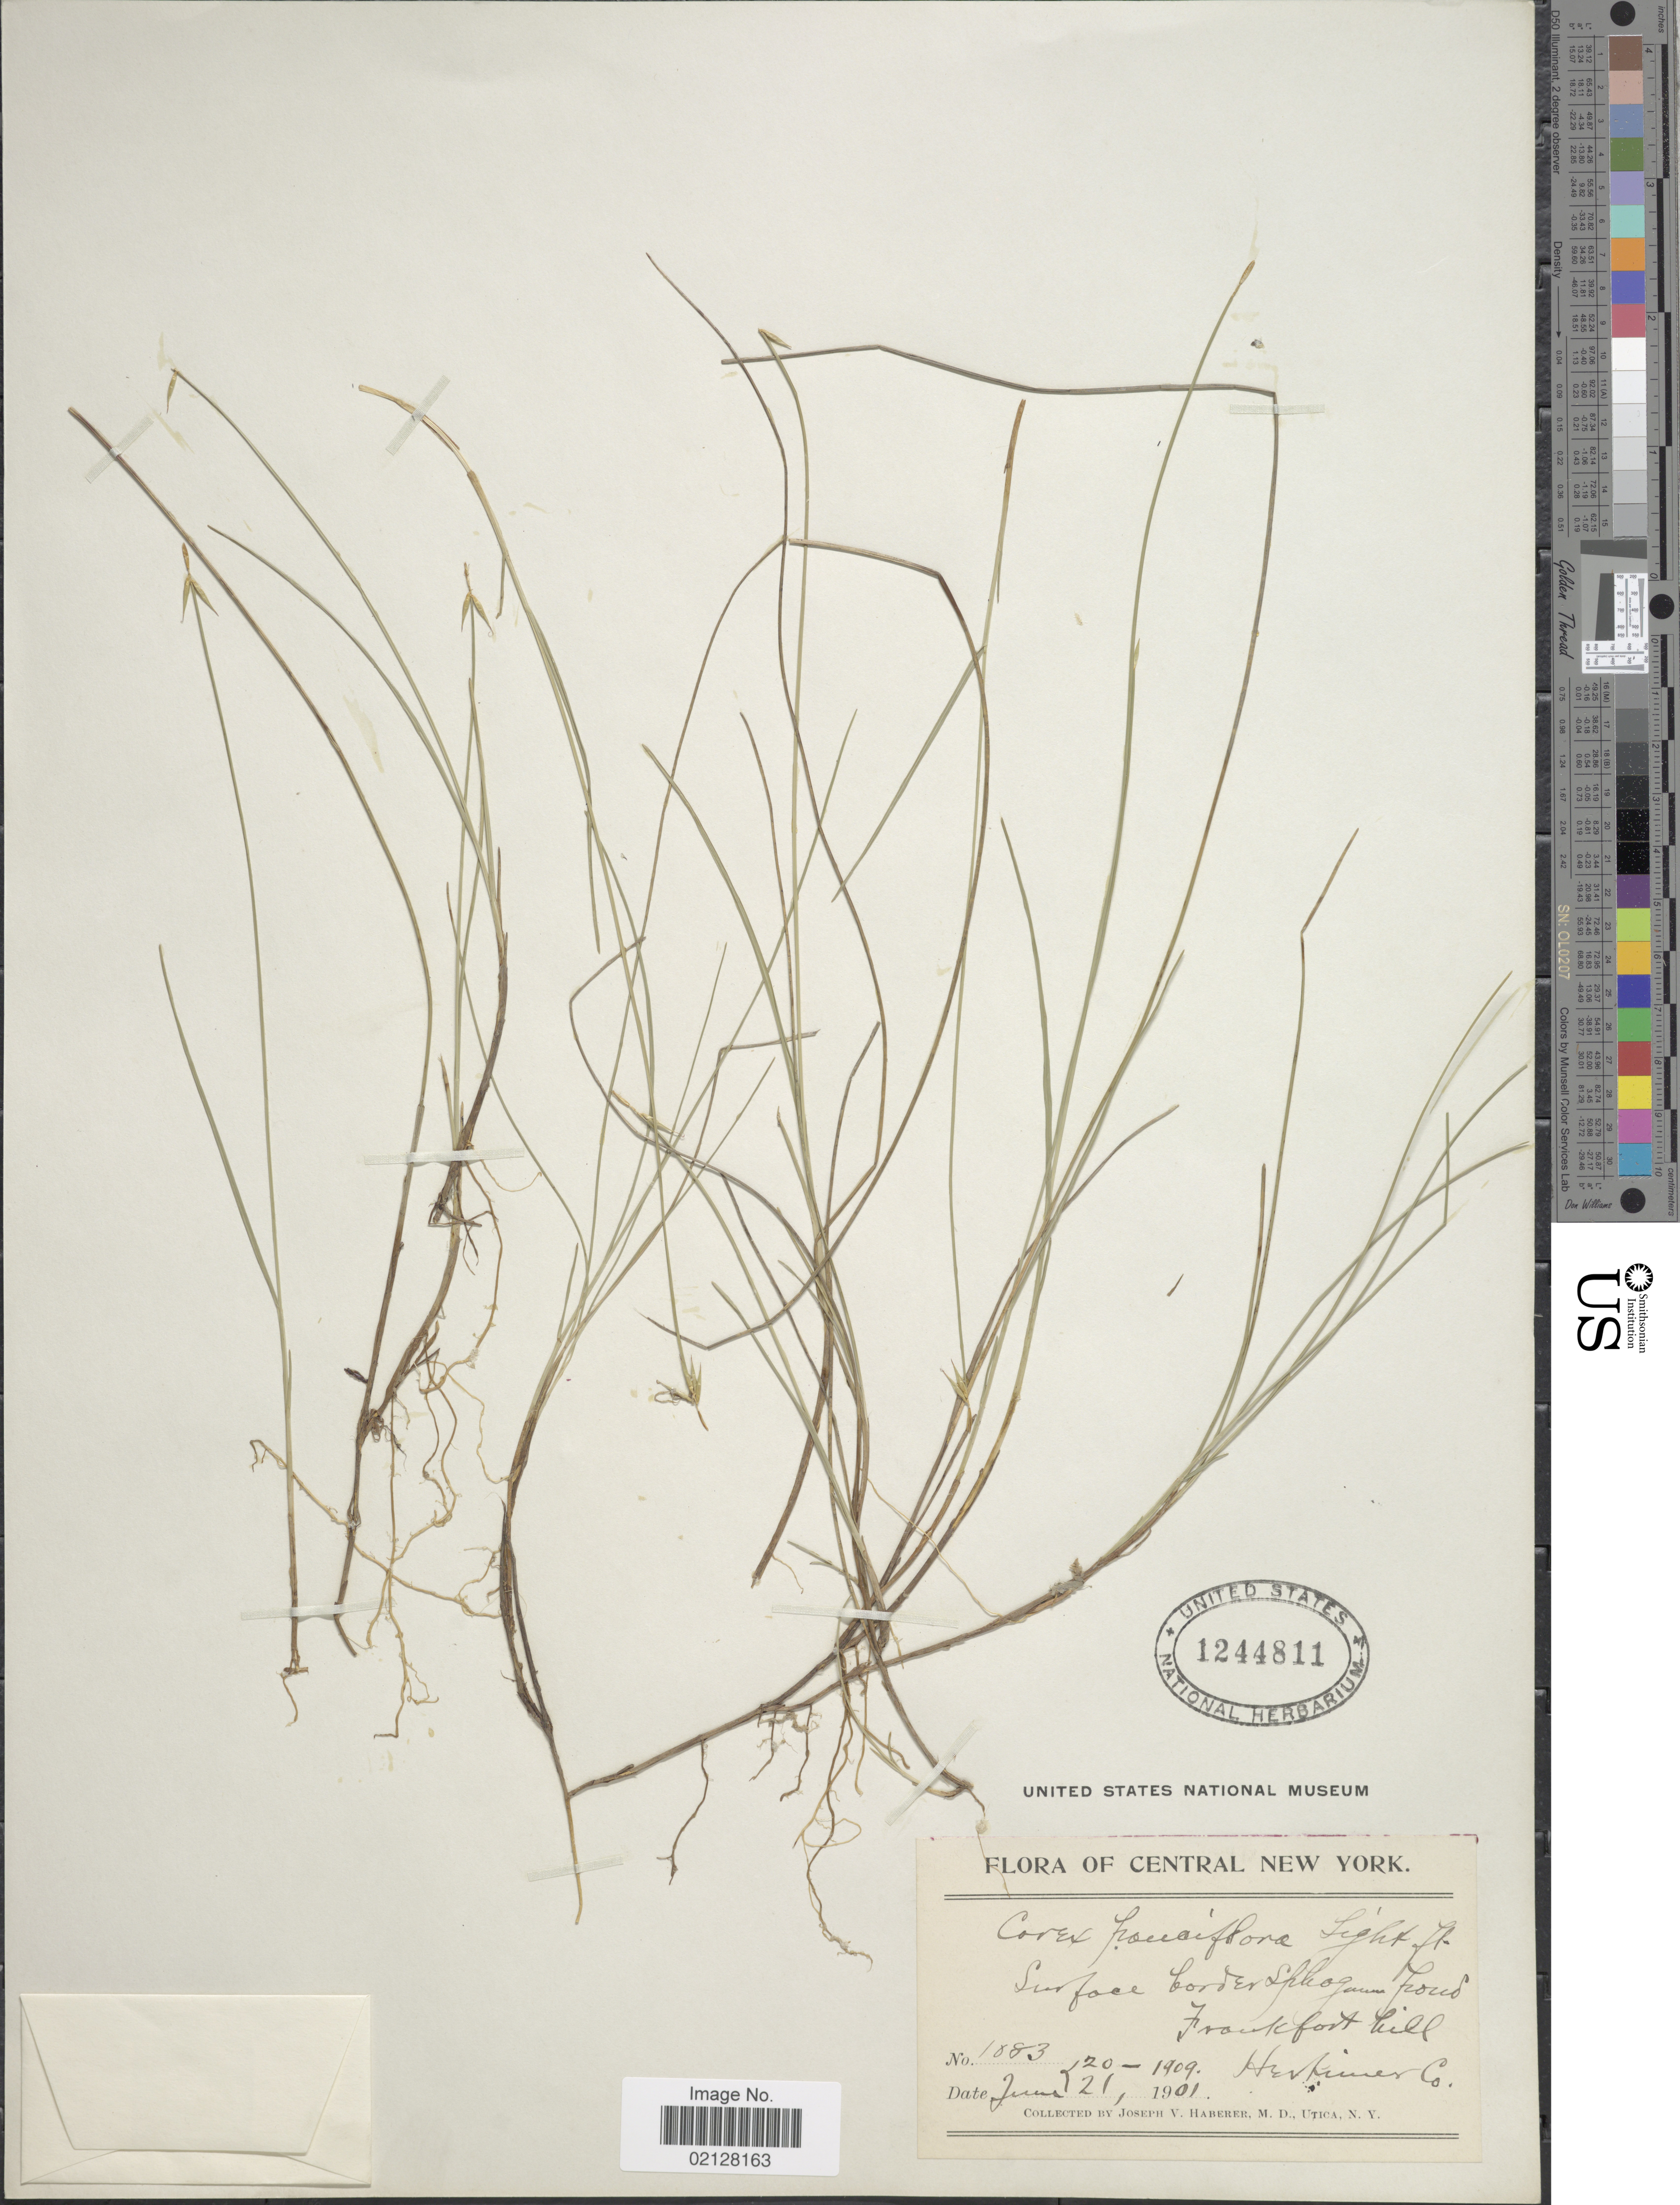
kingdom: Plantae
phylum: Tracheophyta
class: Liliopsida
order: Poales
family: Cyperaceae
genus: Carex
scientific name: Carex pauciflora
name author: Lightf.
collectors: J. V. Haberer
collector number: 1083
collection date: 1901-06-21/1909-06-20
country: United States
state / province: New York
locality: Frankfort hill. Herkimer Co.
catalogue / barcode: US 1244811